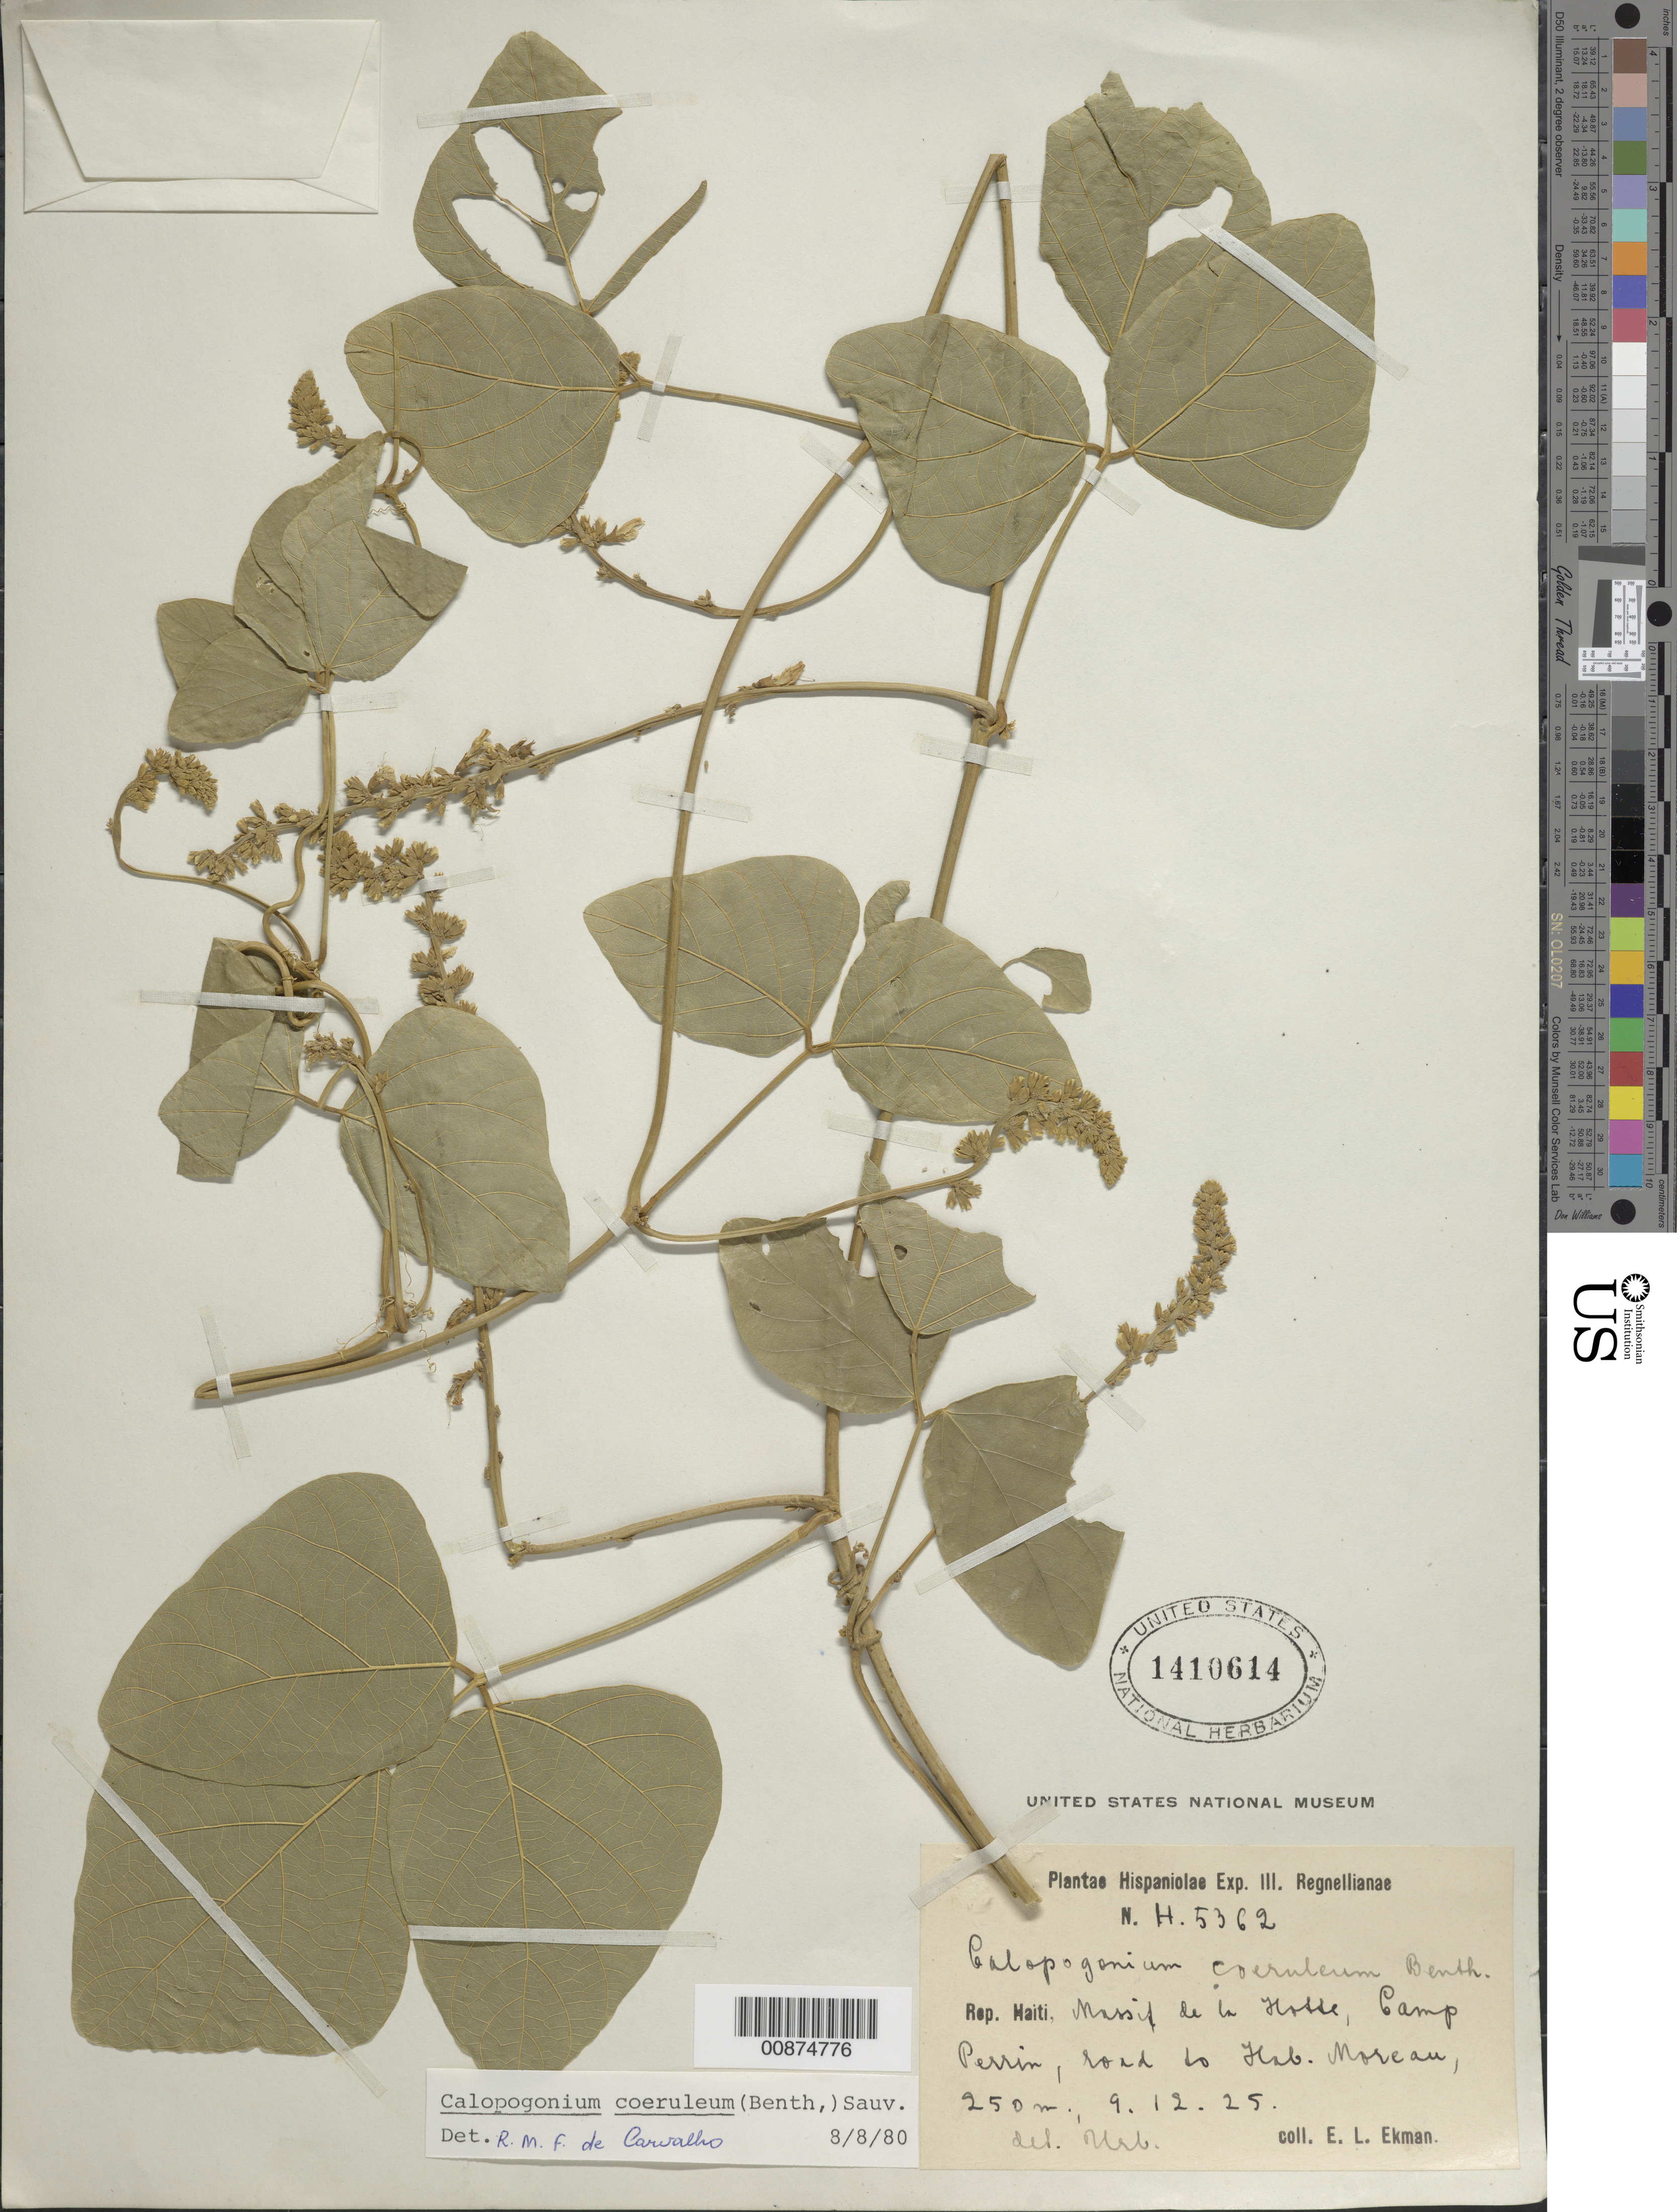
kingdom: Plantae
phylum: Tracheophyta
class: Magnoliopsida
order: Fabales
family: Fabaceae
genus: Calopogonium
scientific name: Calopogonium caeruleum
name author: (Benth.) C. Wright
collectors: E. L. Ekman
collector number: H 5362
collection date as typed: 09 Dec 1925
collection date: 1925-12-09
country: Haiti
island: Hispaniola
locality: Massif de la Hotte, Camp Perrin, road to Hab. Moreau.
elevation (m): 250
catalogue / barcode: US 1410614